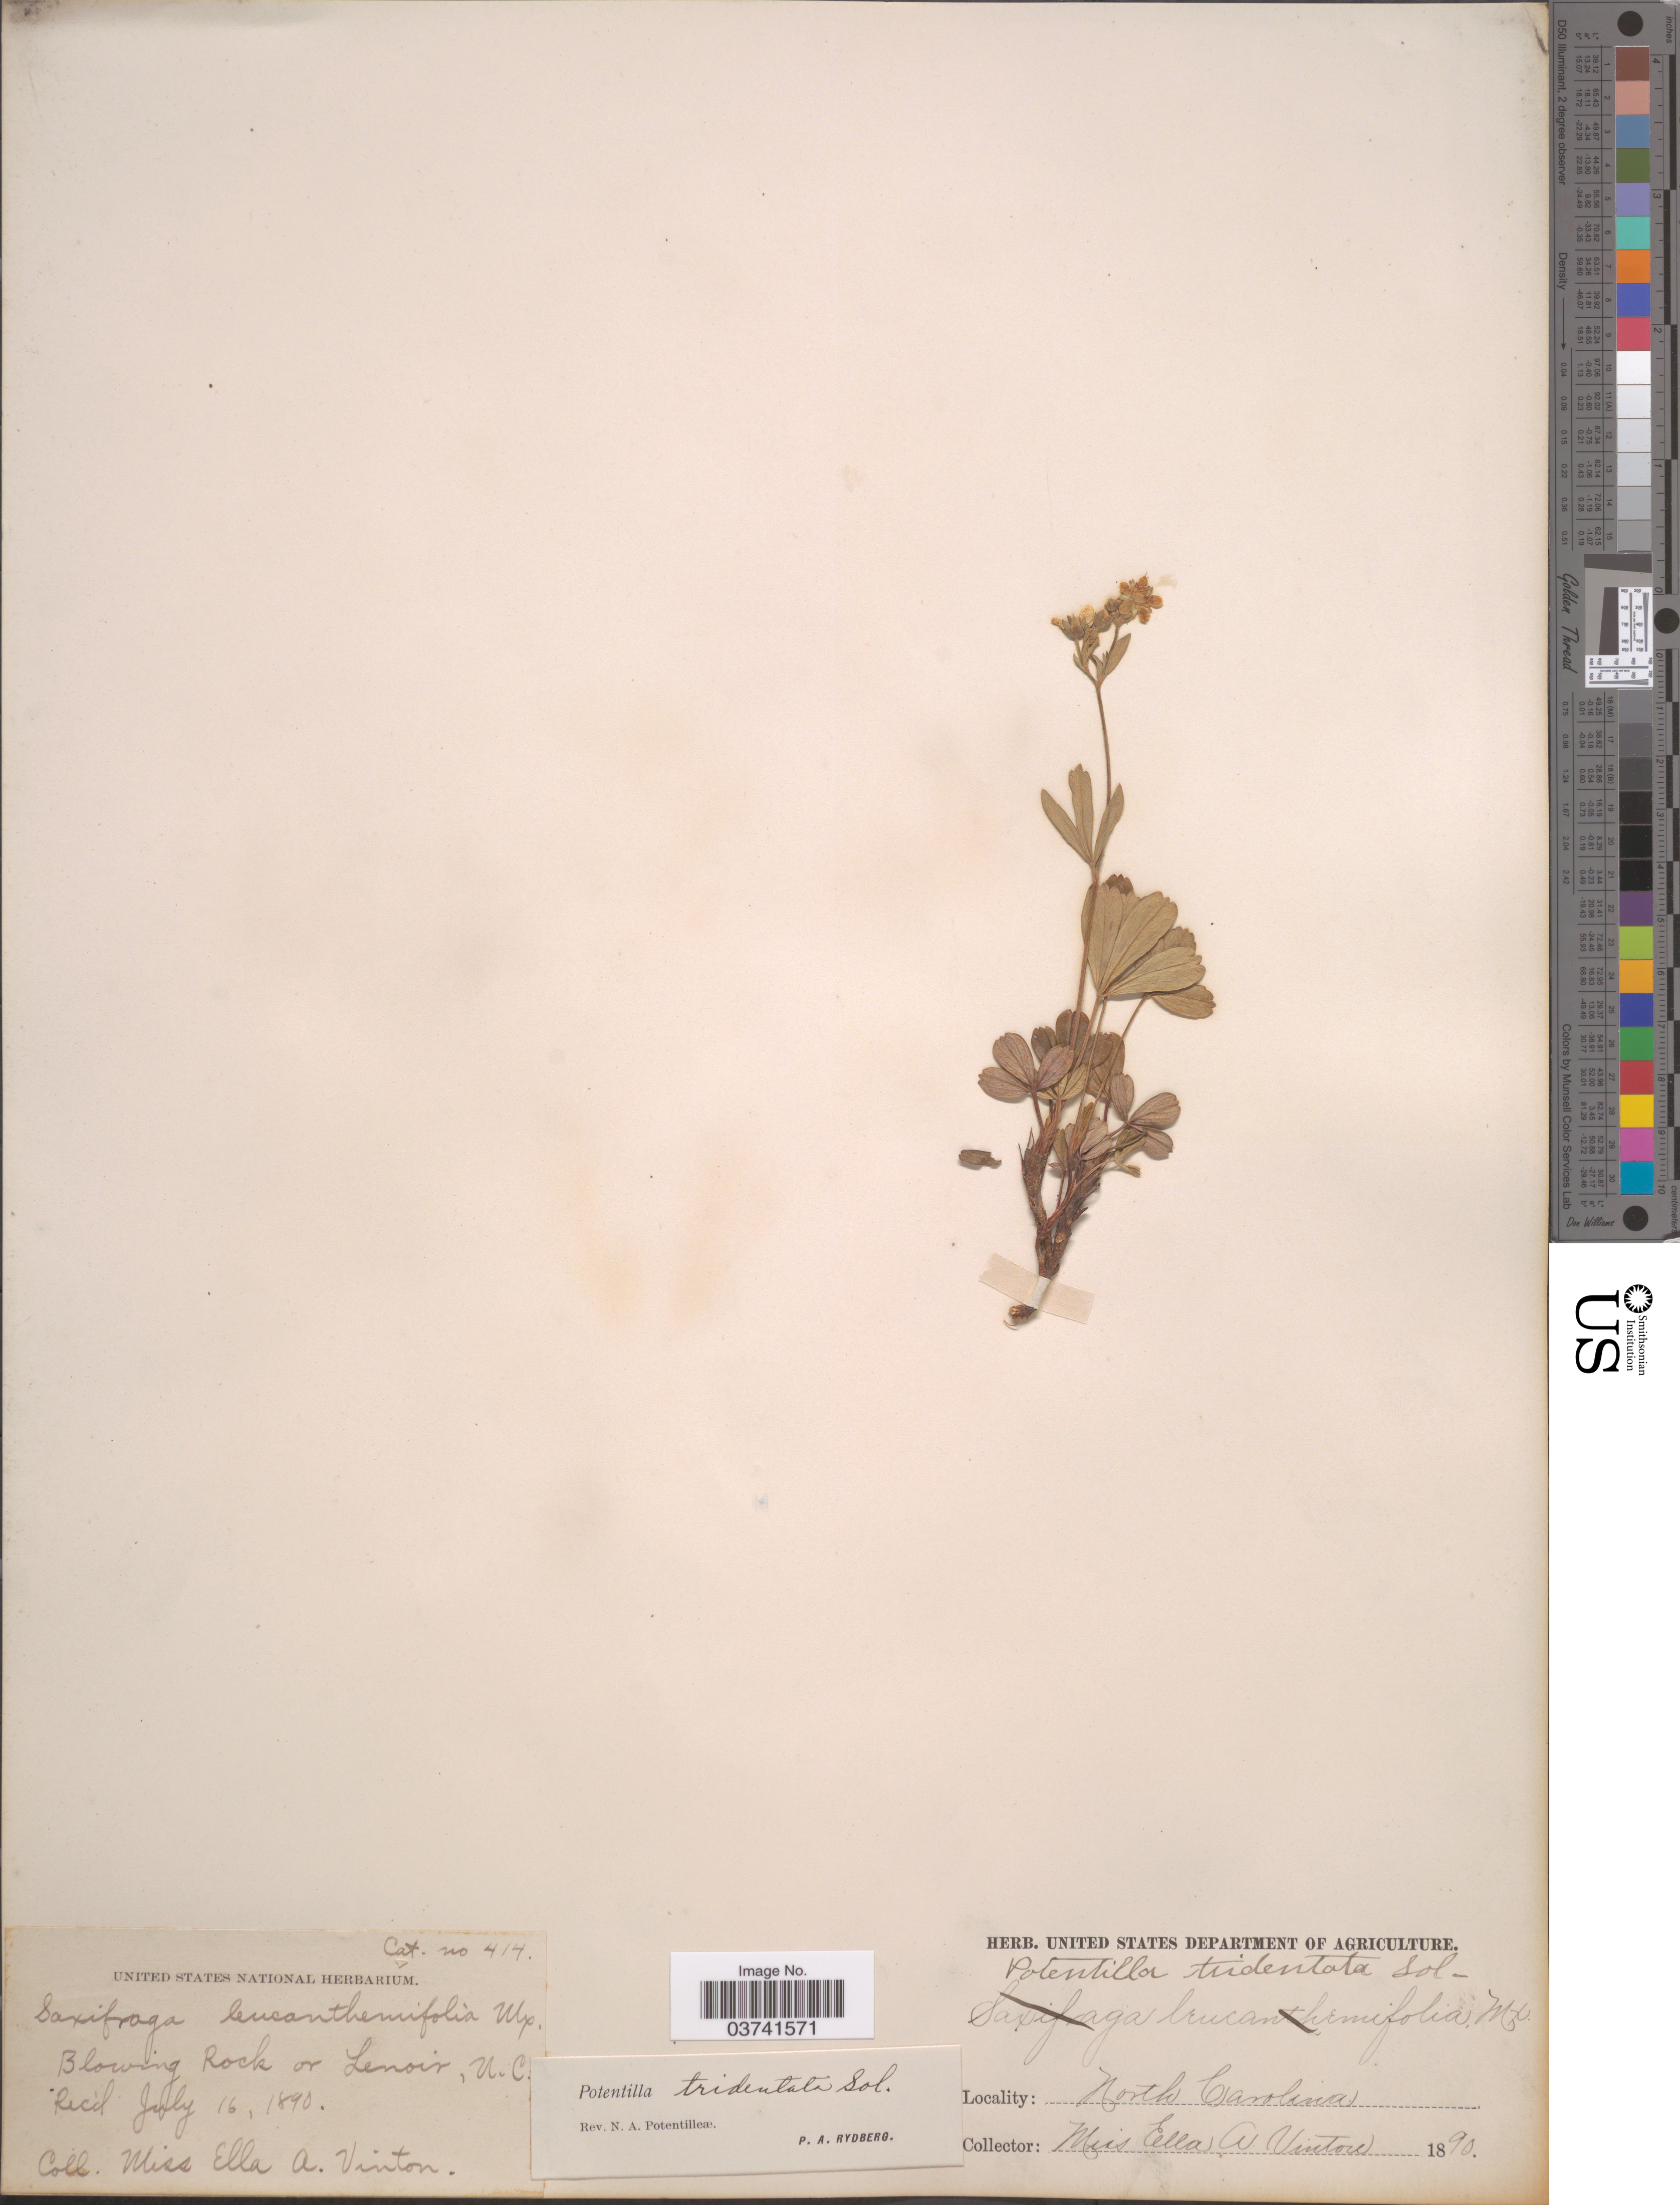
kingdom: Plantae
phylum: Tracheophyta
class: Magnoliopsida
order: Rosales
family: Rosaceae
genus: Potentilla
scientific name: Potentilla tridentata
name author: Aiton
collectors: E. Vinton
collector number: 414?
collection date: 1890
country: United States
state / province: North Carolina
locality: Blowing Rock or Lenoir.